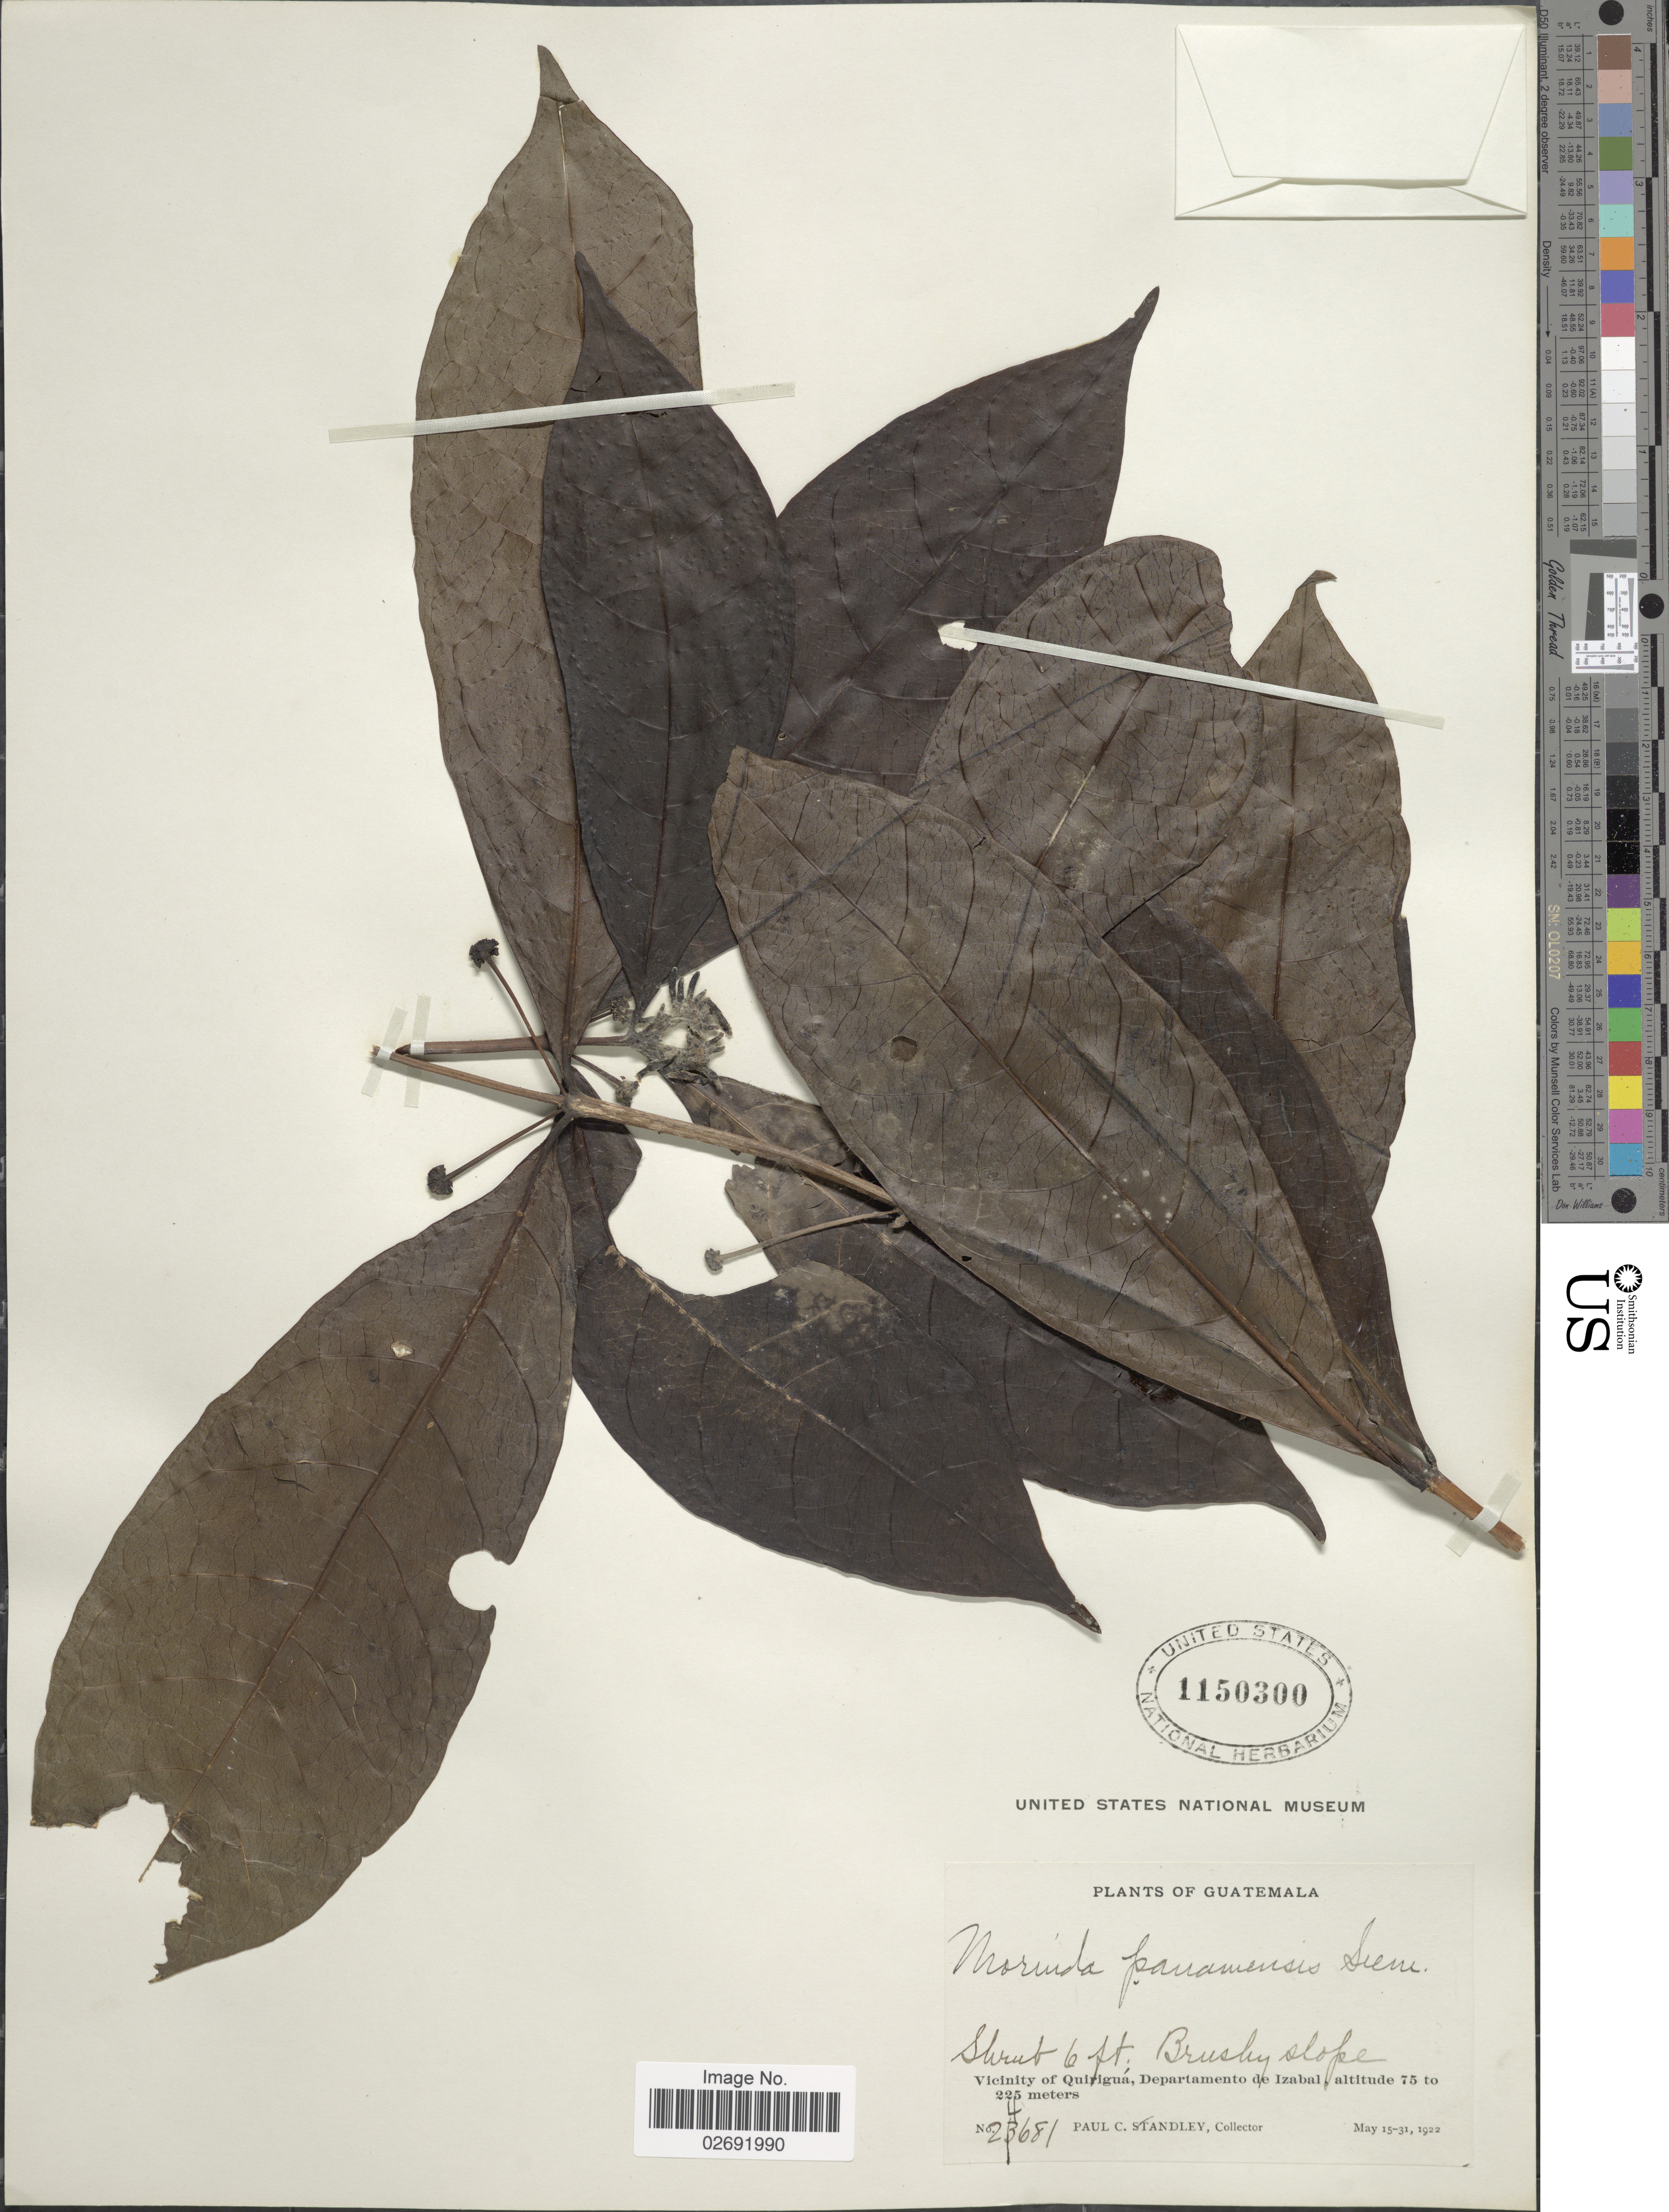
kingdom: Plantae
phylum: Tracheophyta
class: Magnoliopsida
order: Gentianales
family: Rubiaceae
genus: Morinda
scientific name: Morinda panamensis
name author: Seem.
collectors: P. C. Standley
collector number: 24681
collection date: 1922-05-15/1922-05-31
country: Guatemala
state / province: Izabal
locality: Brushy slope, Vicinity of Quiriguá, Departamento de Izabal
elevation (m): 75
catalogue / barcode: US 1150300